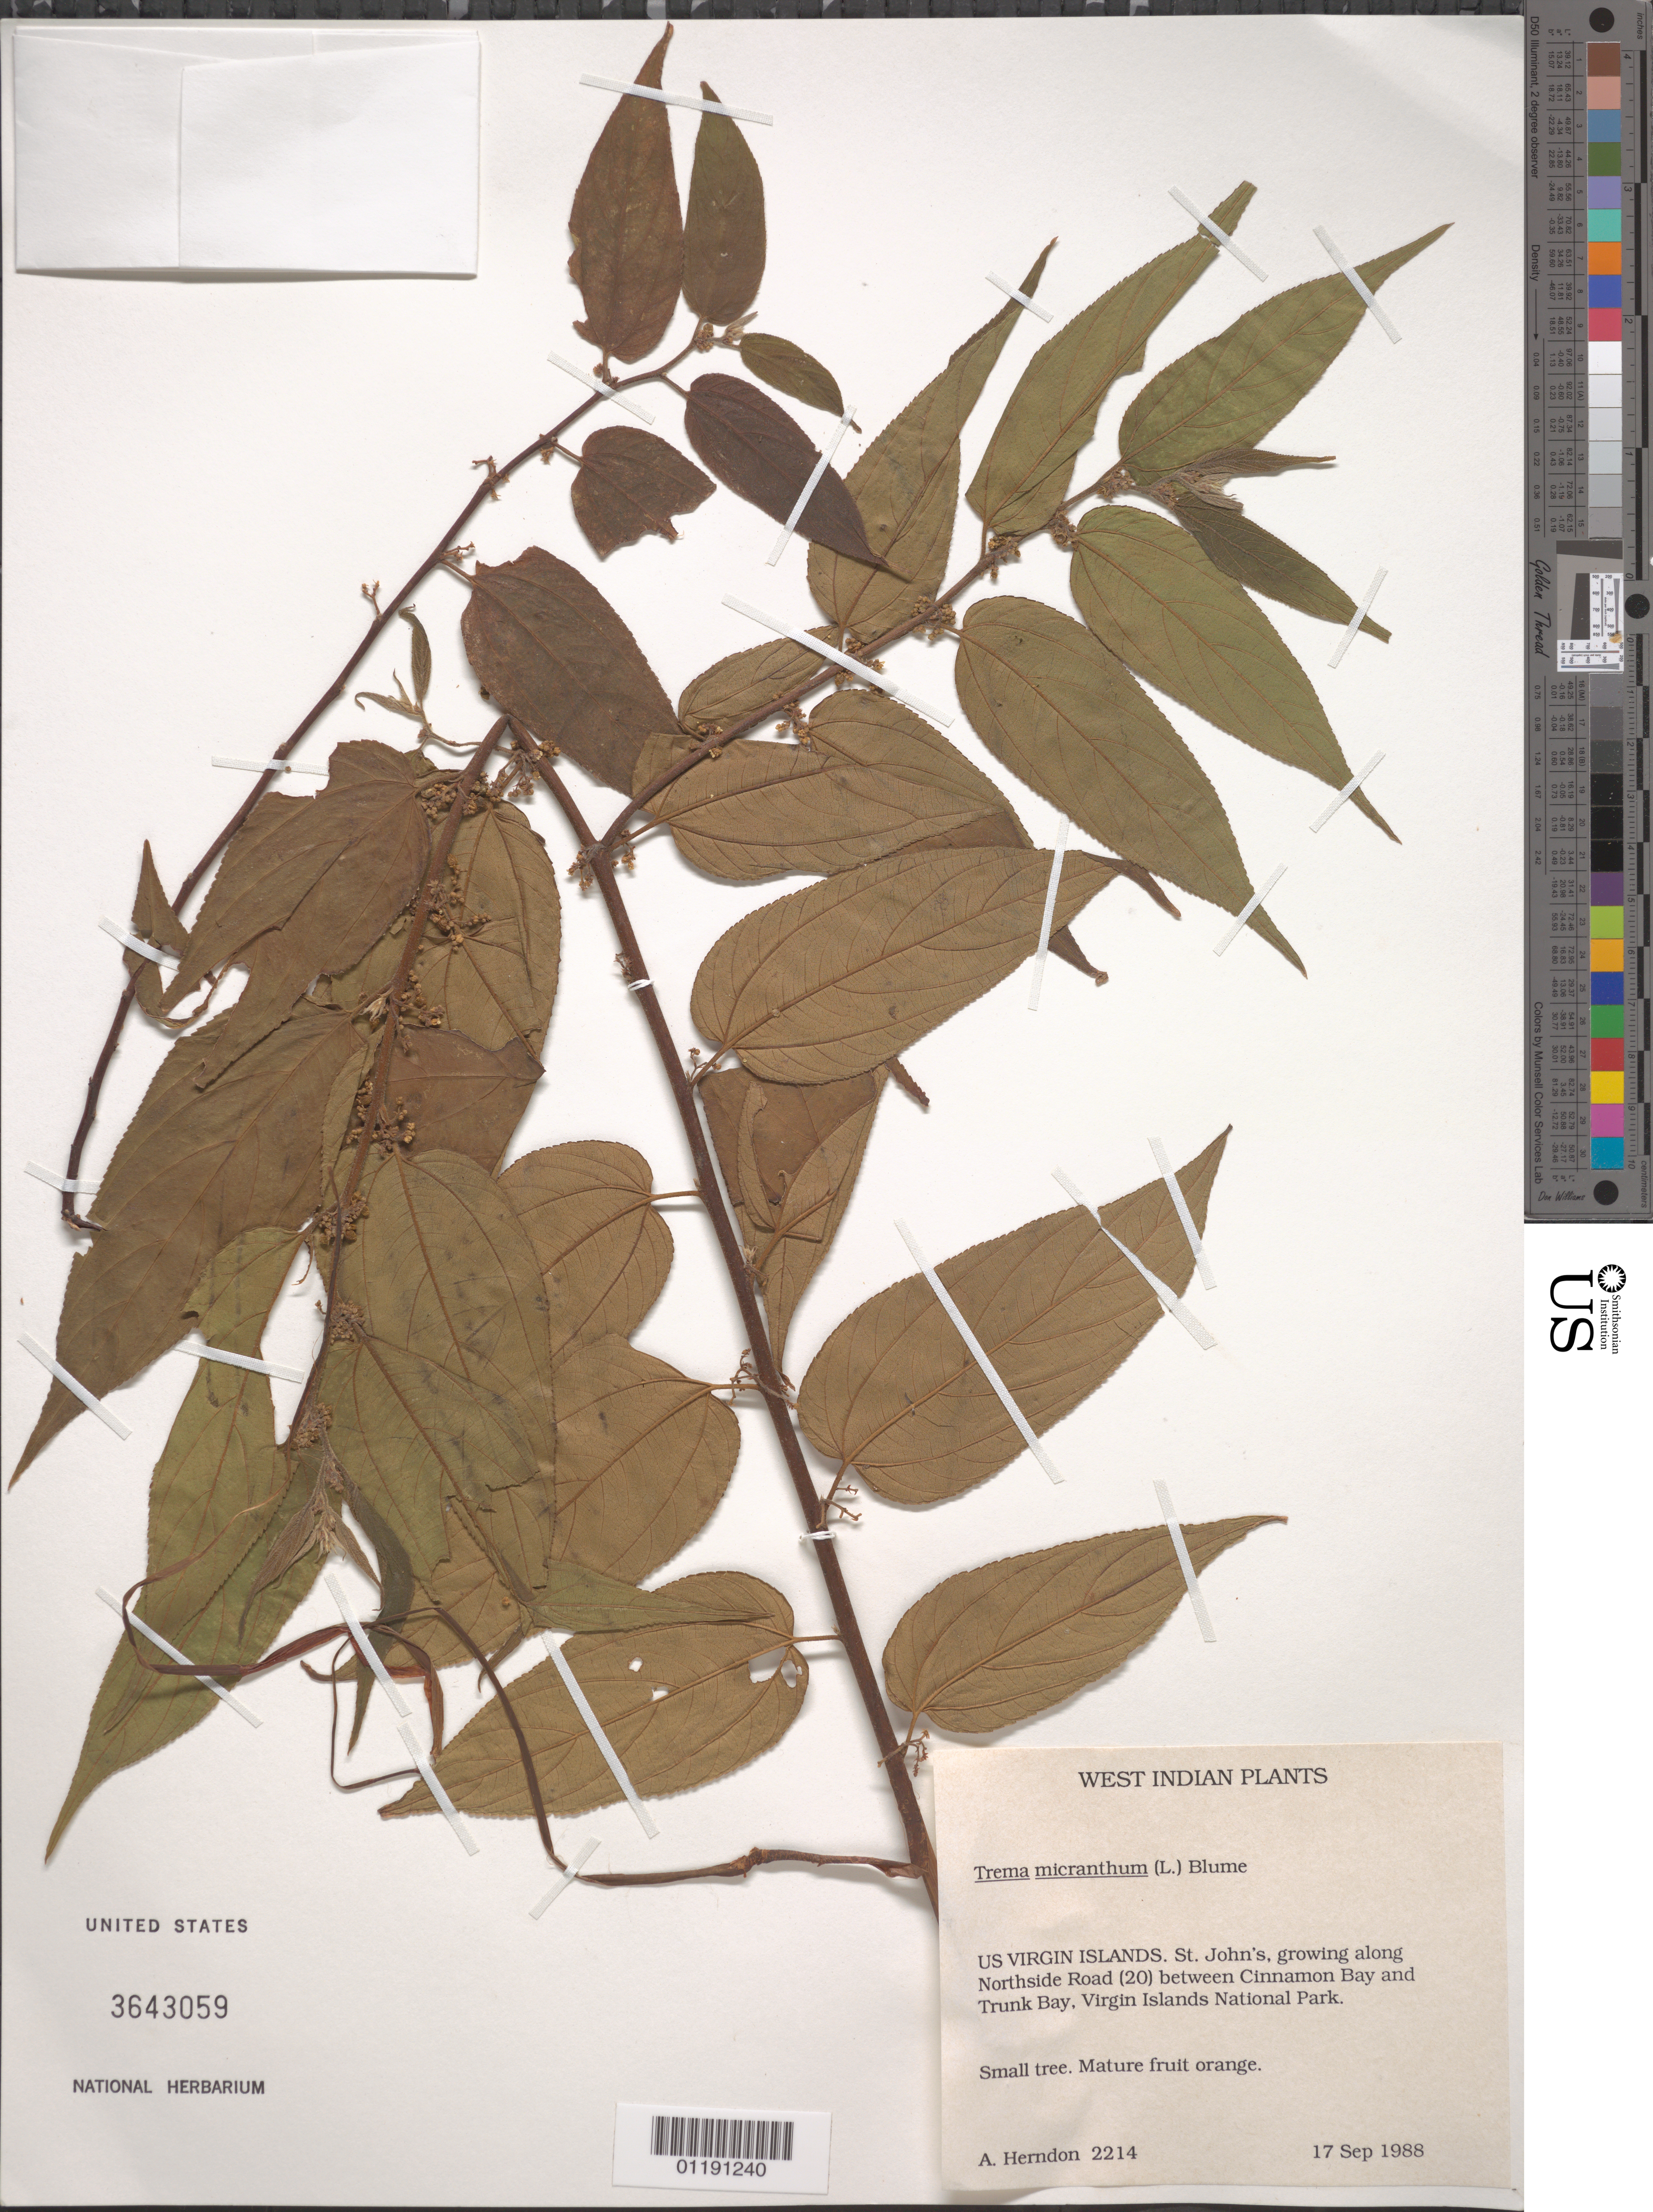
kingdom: Plantae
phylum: Tracheophyta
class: Magnoliopsida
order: Rosales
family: Cannabaceae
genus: Trema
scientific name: Trema micranthum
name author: (L.) Blume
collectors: A. Herndon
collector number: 2214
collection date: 1988-09-17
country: U.S. Virgin Islands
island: St. John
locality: Growing along Northside Road (20) E of Cinnamon Bay, Virgin Islands National Park.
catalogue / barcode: US 3643059